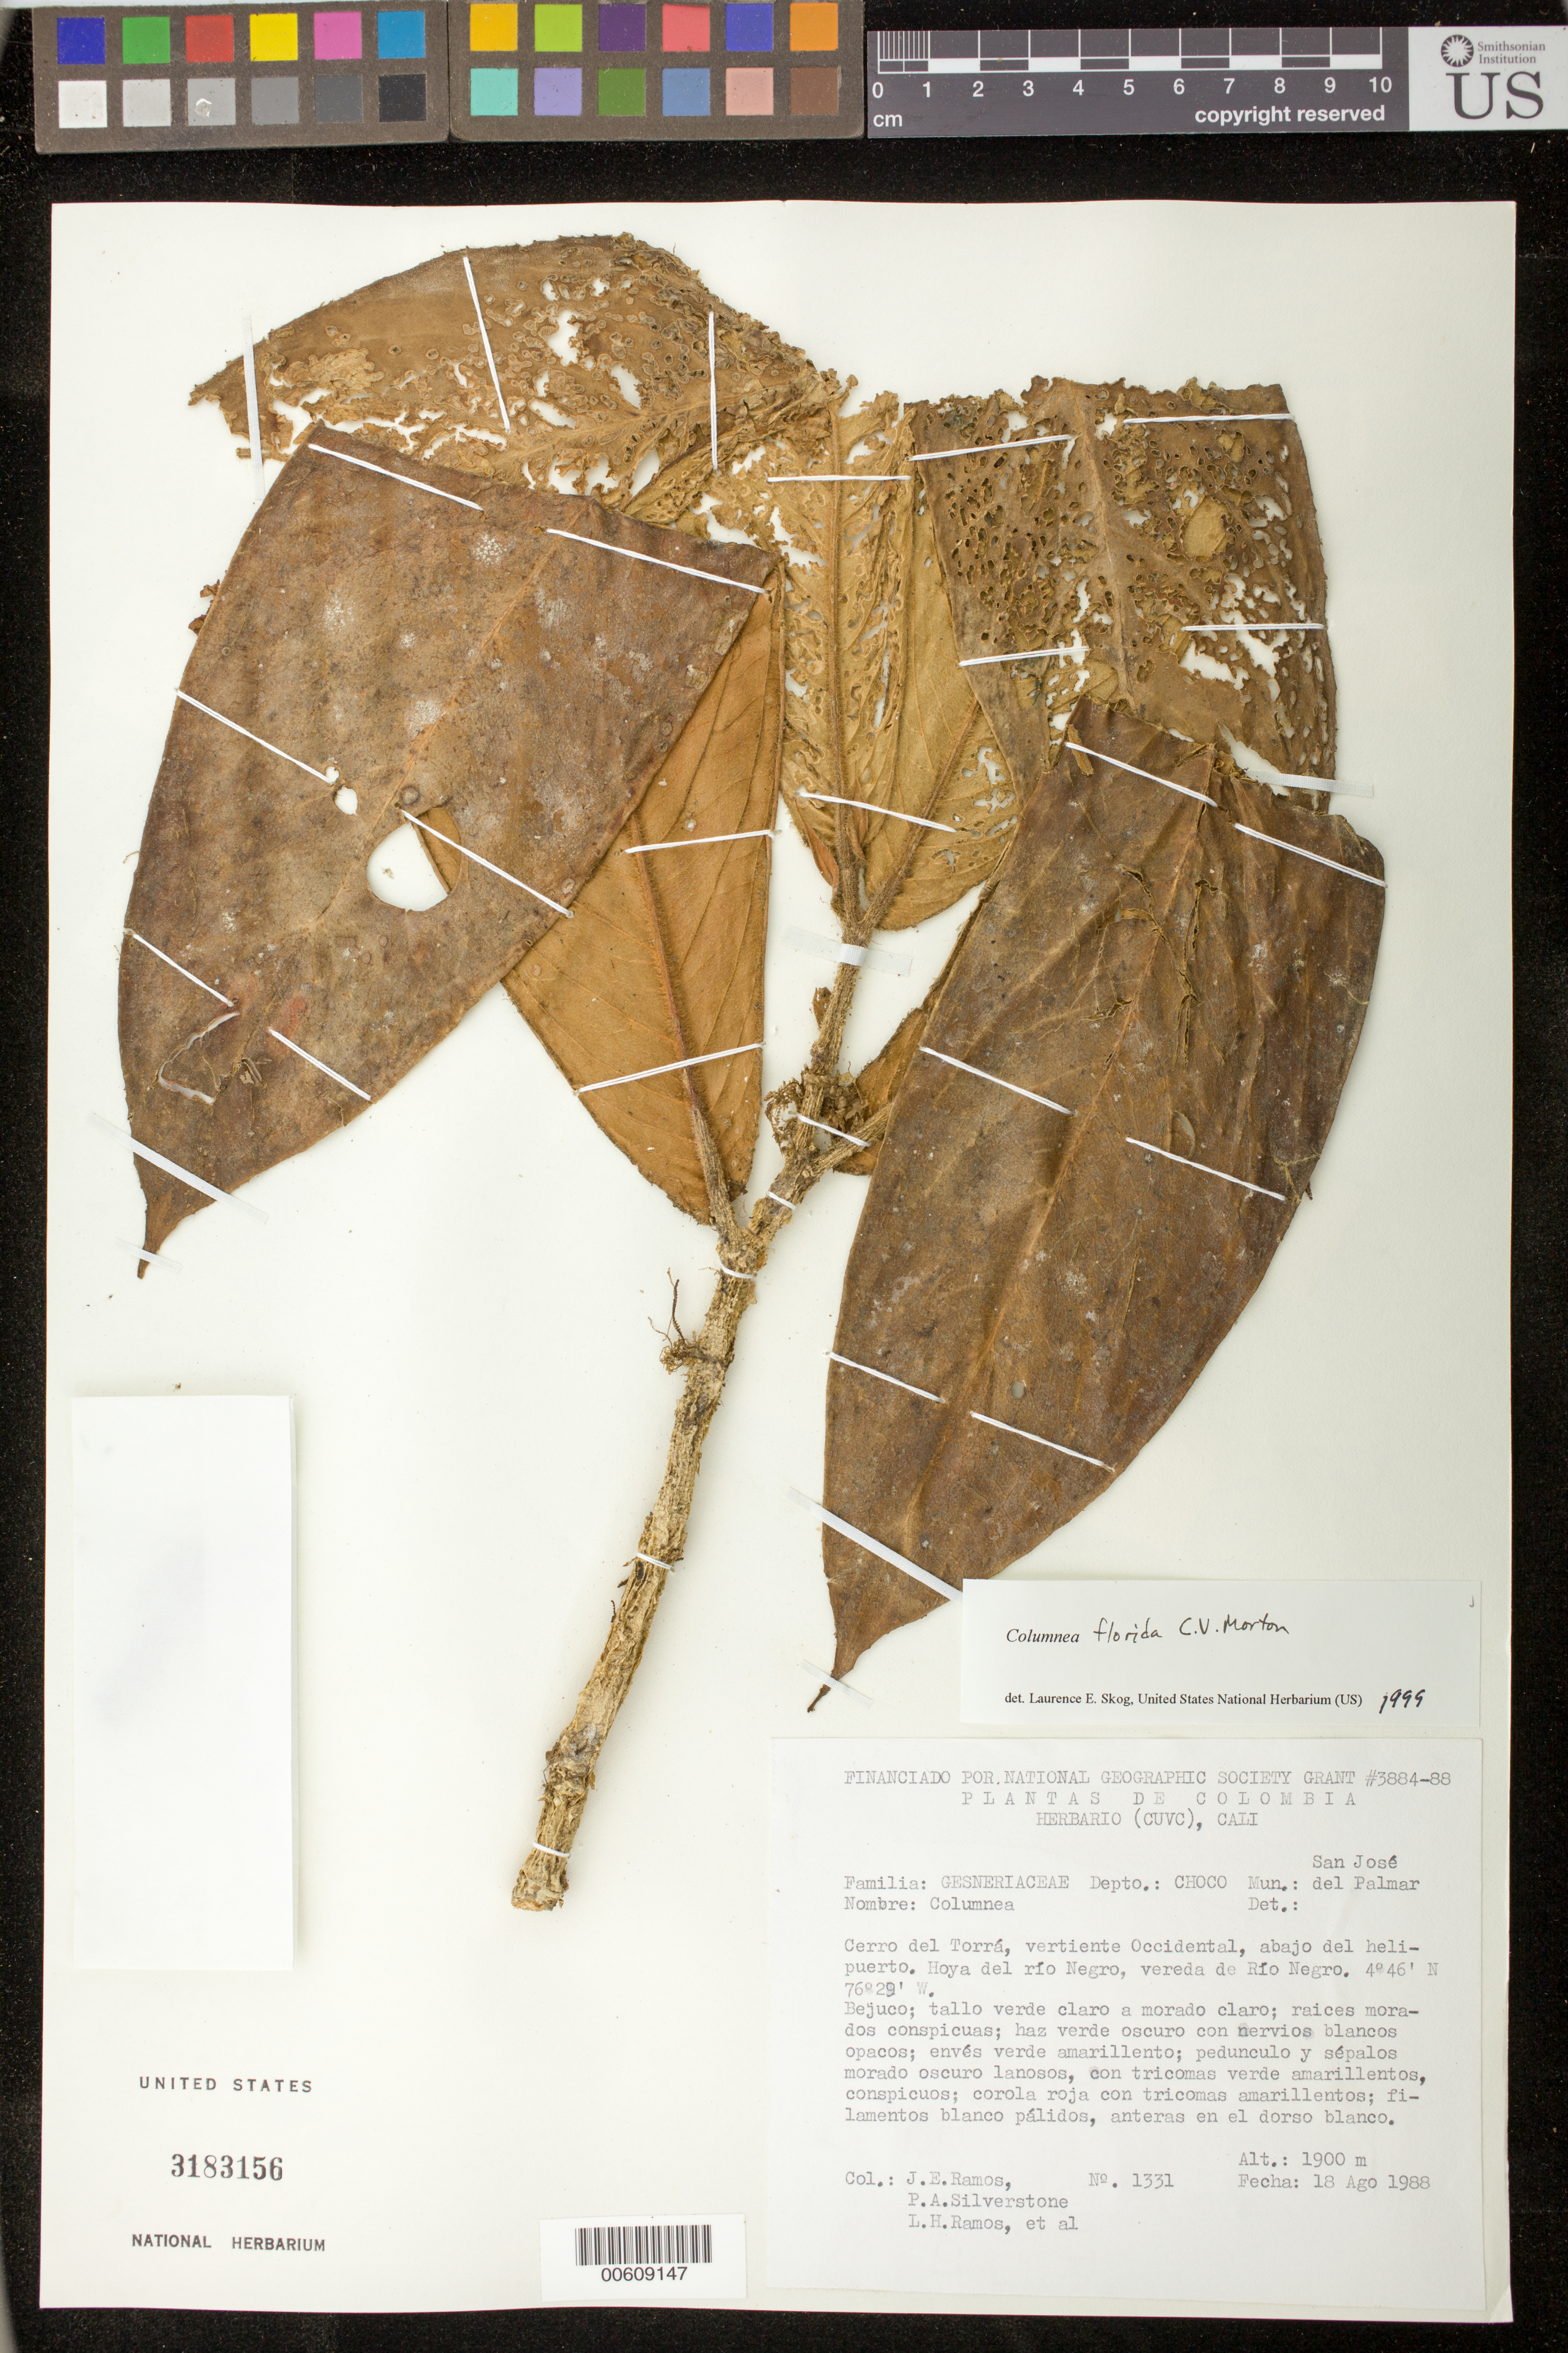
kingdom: Plantae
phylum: Tracheophyta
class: Magnoliopsida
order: Lamiales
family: Gesneriaceae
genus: Columnea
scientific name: Columnea florida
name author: C.V. Morton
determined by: Skog, Laurence E.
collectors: J. E. Ramos, P. A. Silverstone-Sopkin, L. Ramos & et al.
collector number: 1331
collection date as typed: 18 Aug 1988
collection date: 1988-08-18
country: Colombia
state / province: Chocó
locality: Mpio. San José del Palmar; Cerro del Torrá, vertiente Occidental, abajo del helipuerto; Hoya del río Negro, vereda de Río Negro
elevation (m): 1900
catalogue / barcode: US 3183156